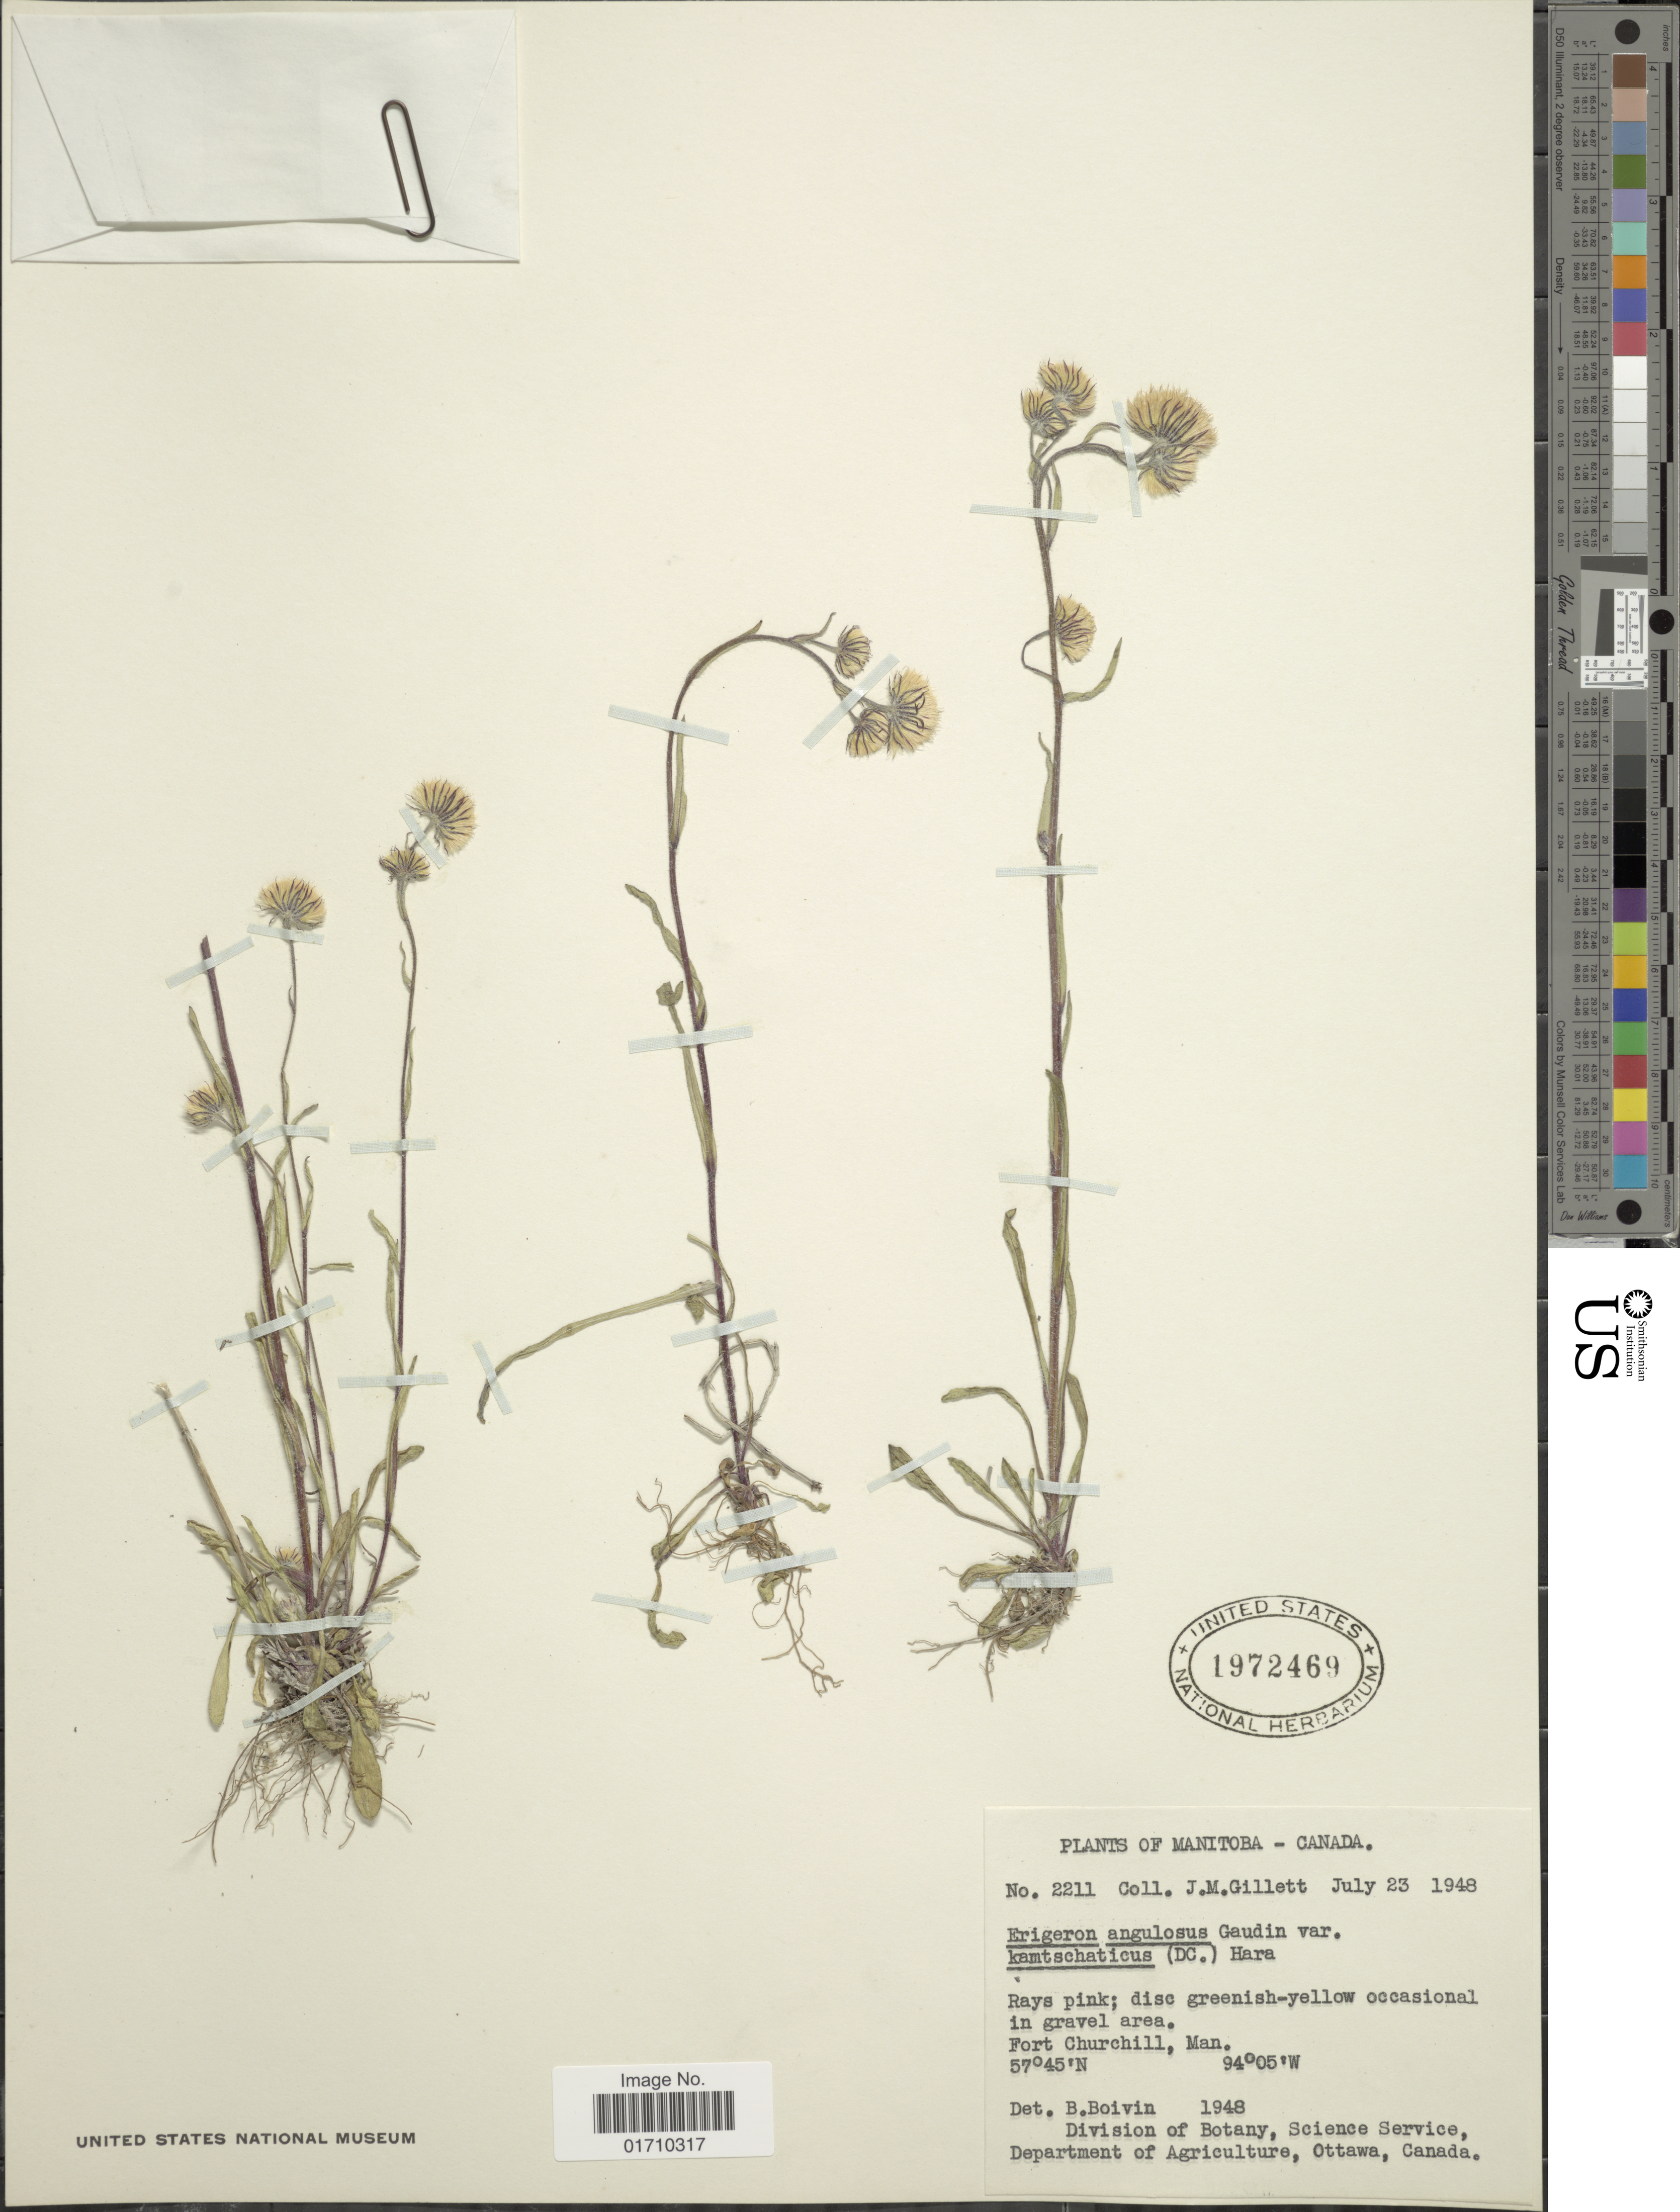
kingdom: Plantae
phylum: Tracheophyta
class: Magnoliopsida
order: Asterales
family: Asteraceae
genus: Erigeron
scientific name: Erigeron angulosus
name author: Gaudin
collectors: J. M. Gillett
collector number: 2211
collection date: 1948-07-23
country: Canada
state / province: Manitoba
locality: Fort Churchill, Man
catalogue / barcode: US 1972469